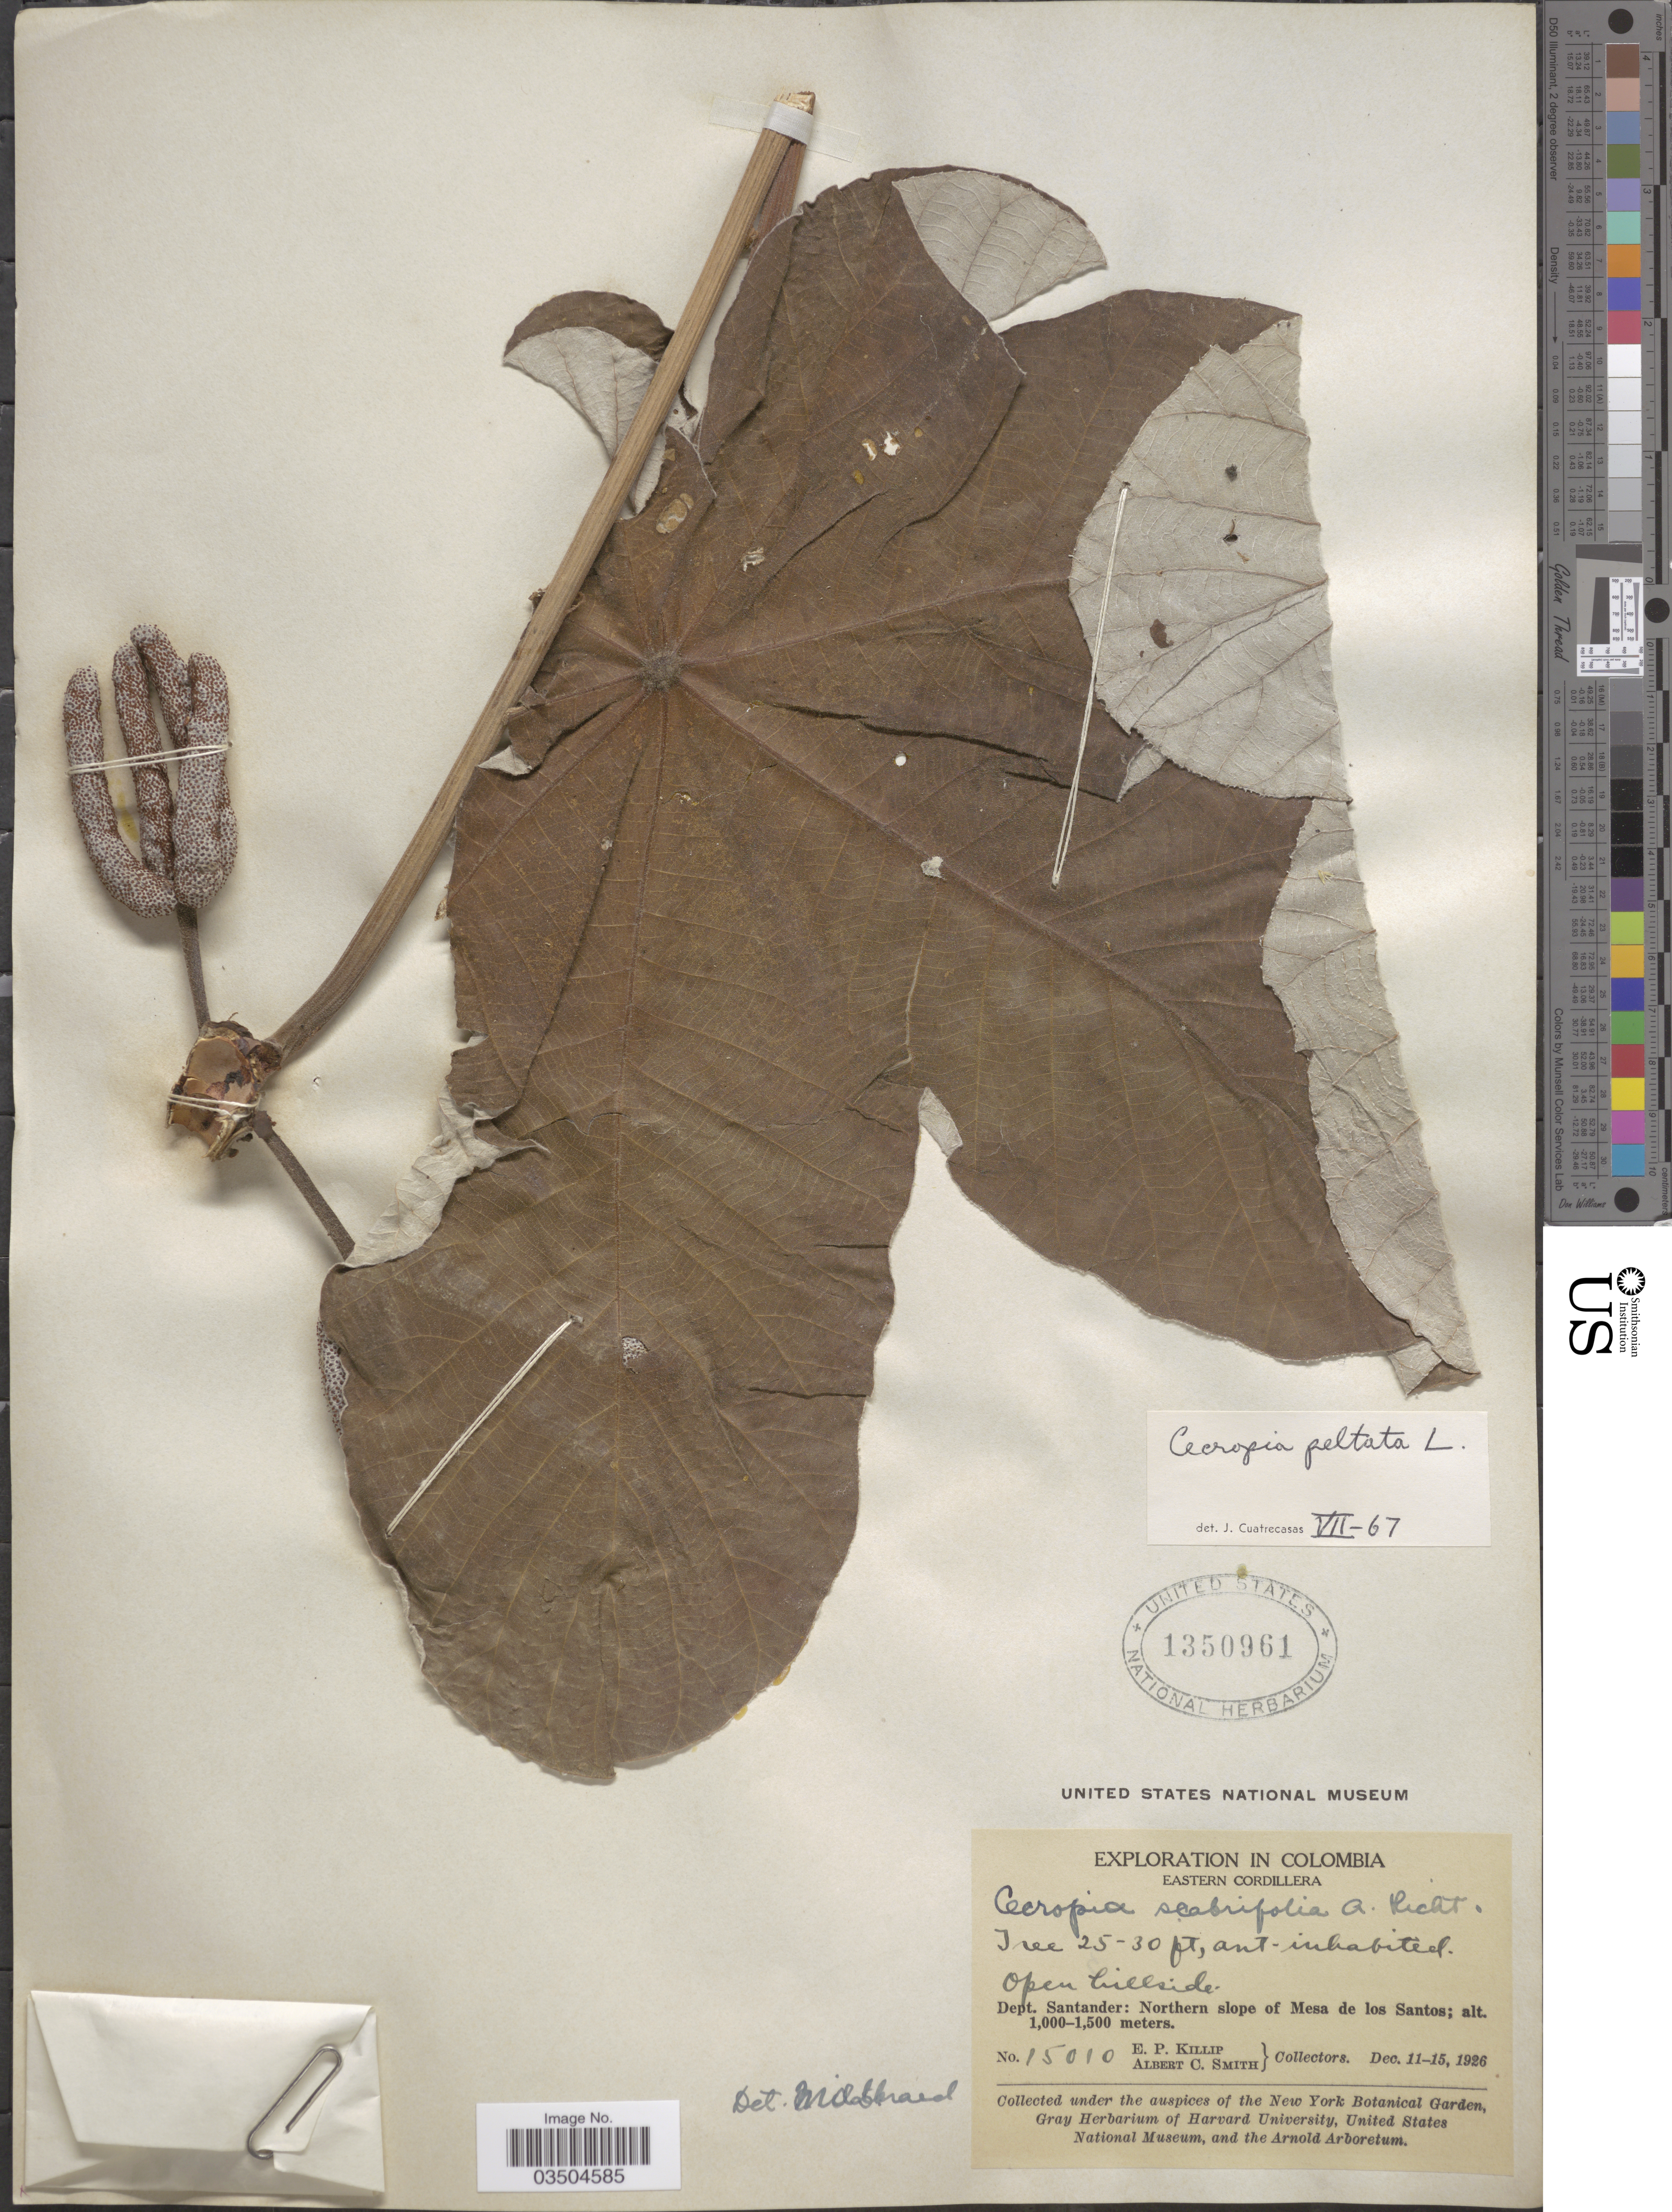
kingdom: Plantae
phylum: Tracheophyta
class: Magnoliopsida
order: Rosales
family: Urticaceae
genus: Cecropia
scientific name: Cecropia peltata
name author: L.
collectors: E. P. Killip & A. C. Smith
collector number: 15010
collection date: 1926-12-11/1926-12-15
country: Colombia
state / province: Santander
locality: Eastern Cordillera. Dept. Santander: Northern slope of Mesa de los Santos.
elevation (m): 1000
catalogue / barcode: US 1350961